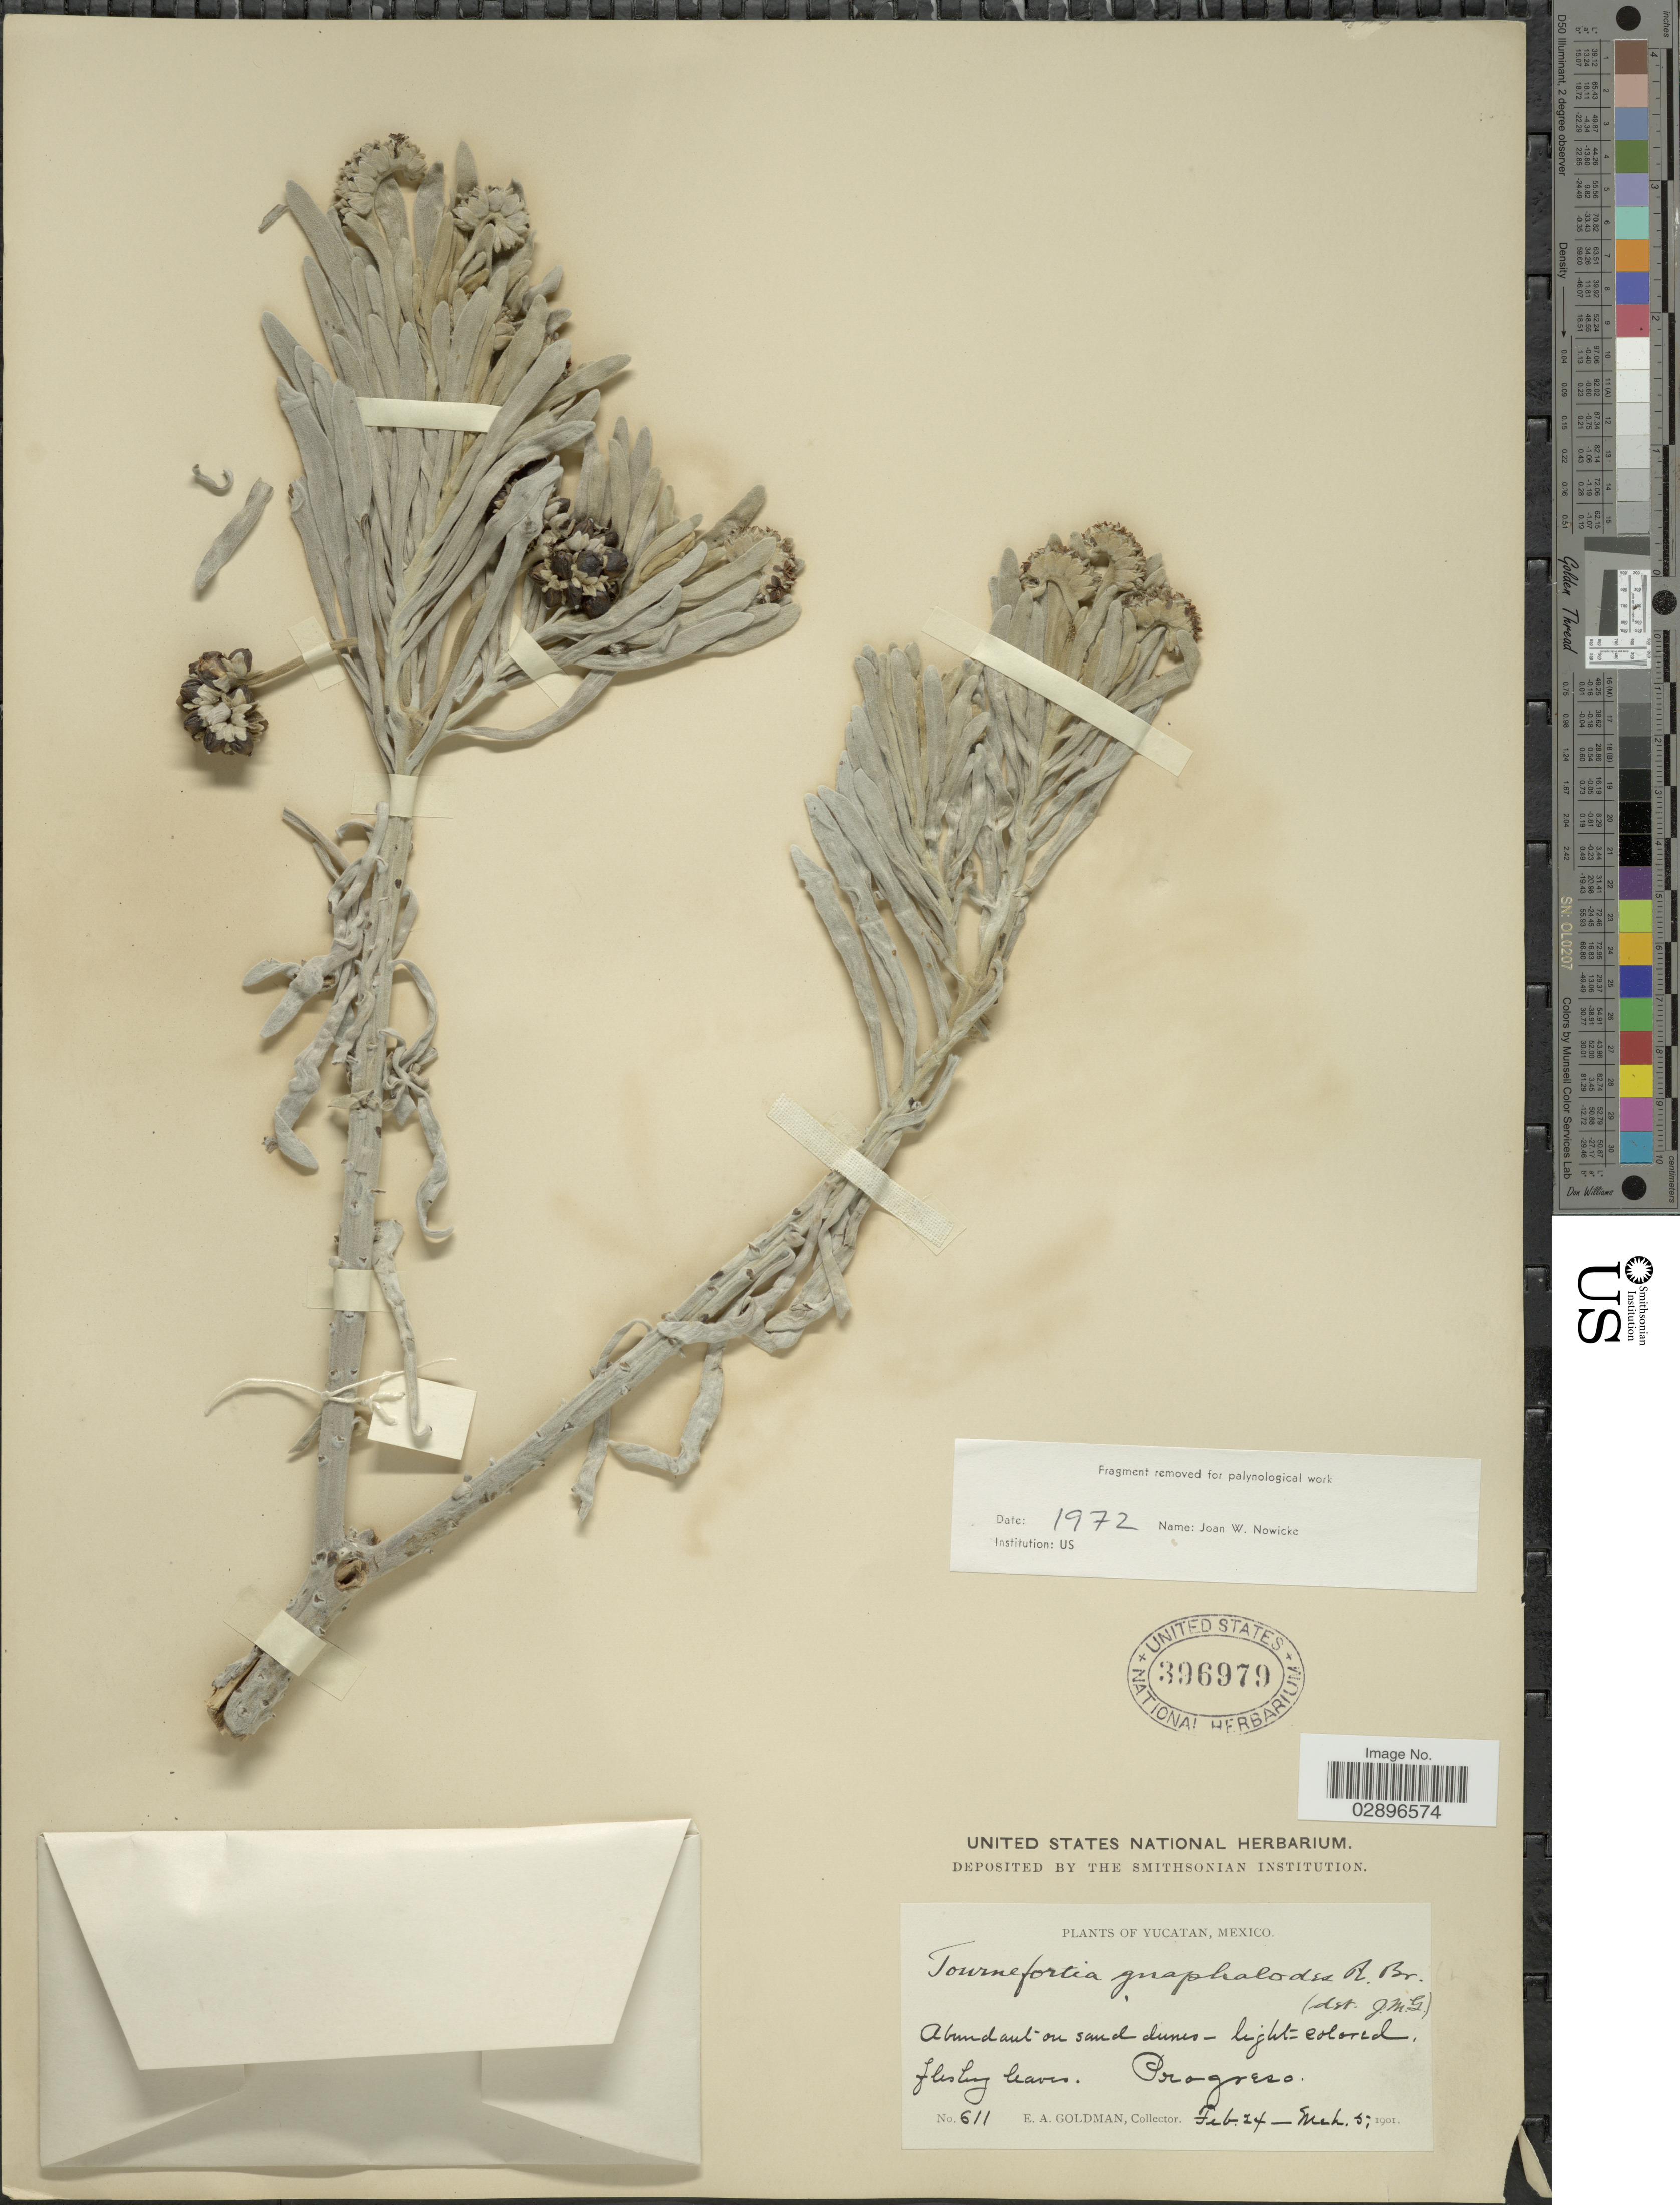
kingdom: Plantae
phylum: Tracheophyta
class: Magnoliopsida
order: Boraginales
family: Heliotropiaceae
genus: Tournefortia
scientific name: Tournefortia gnaphalodes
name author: (L.) R. Br. ex Roem. & Schult.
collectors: E. A. Goldman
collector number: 611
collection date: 1901-02-24/1901-03-05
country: Mexico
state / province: Yucatán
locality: Progreso.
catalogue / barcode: US 396979